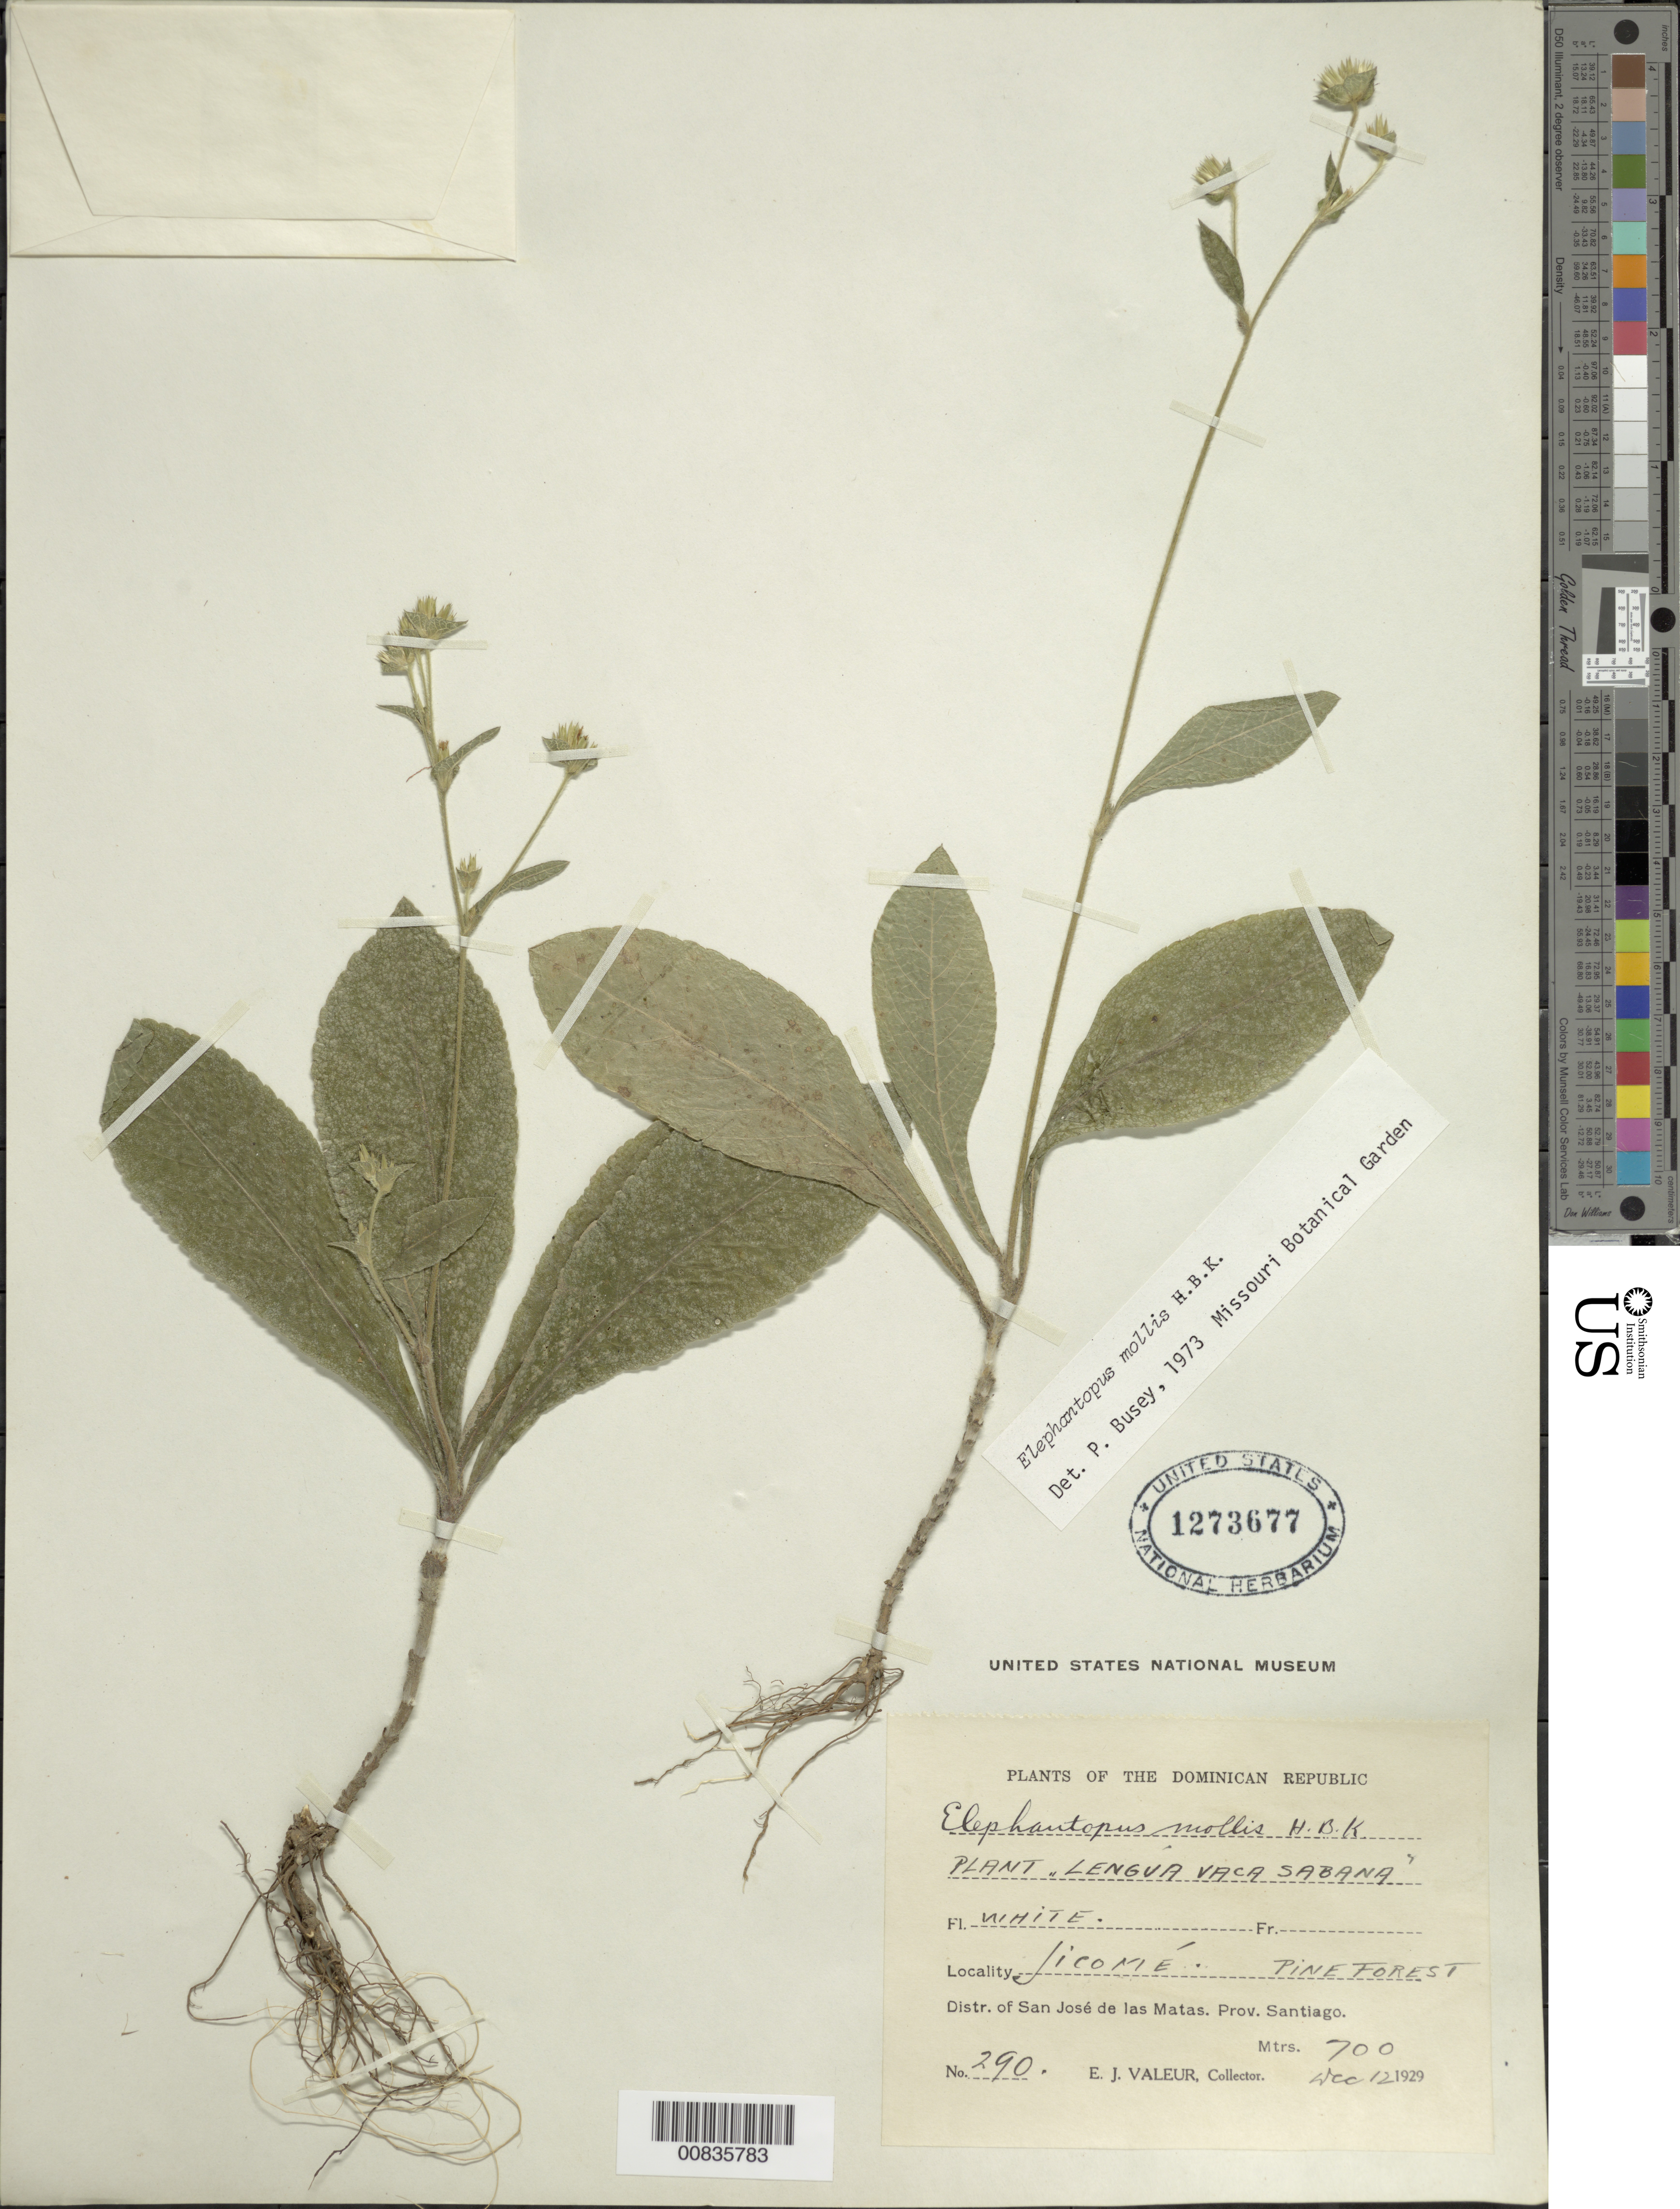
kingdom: Plantae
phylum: Tracheophyta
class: Magnoliopsida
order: Asterales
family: Asteraceae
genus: Elephantopus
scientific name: Elephantopus mollis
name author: Kunth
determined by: Busey, P.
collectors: E. Valeur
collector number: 290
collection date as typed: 12 Dec 1929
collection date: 1929-12-12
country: Dominican Republic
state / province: Santiago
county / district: San José de las Matas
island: Hispaniola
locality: Jicomé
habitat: Pine forest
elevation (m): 700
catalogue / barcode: US 1273677